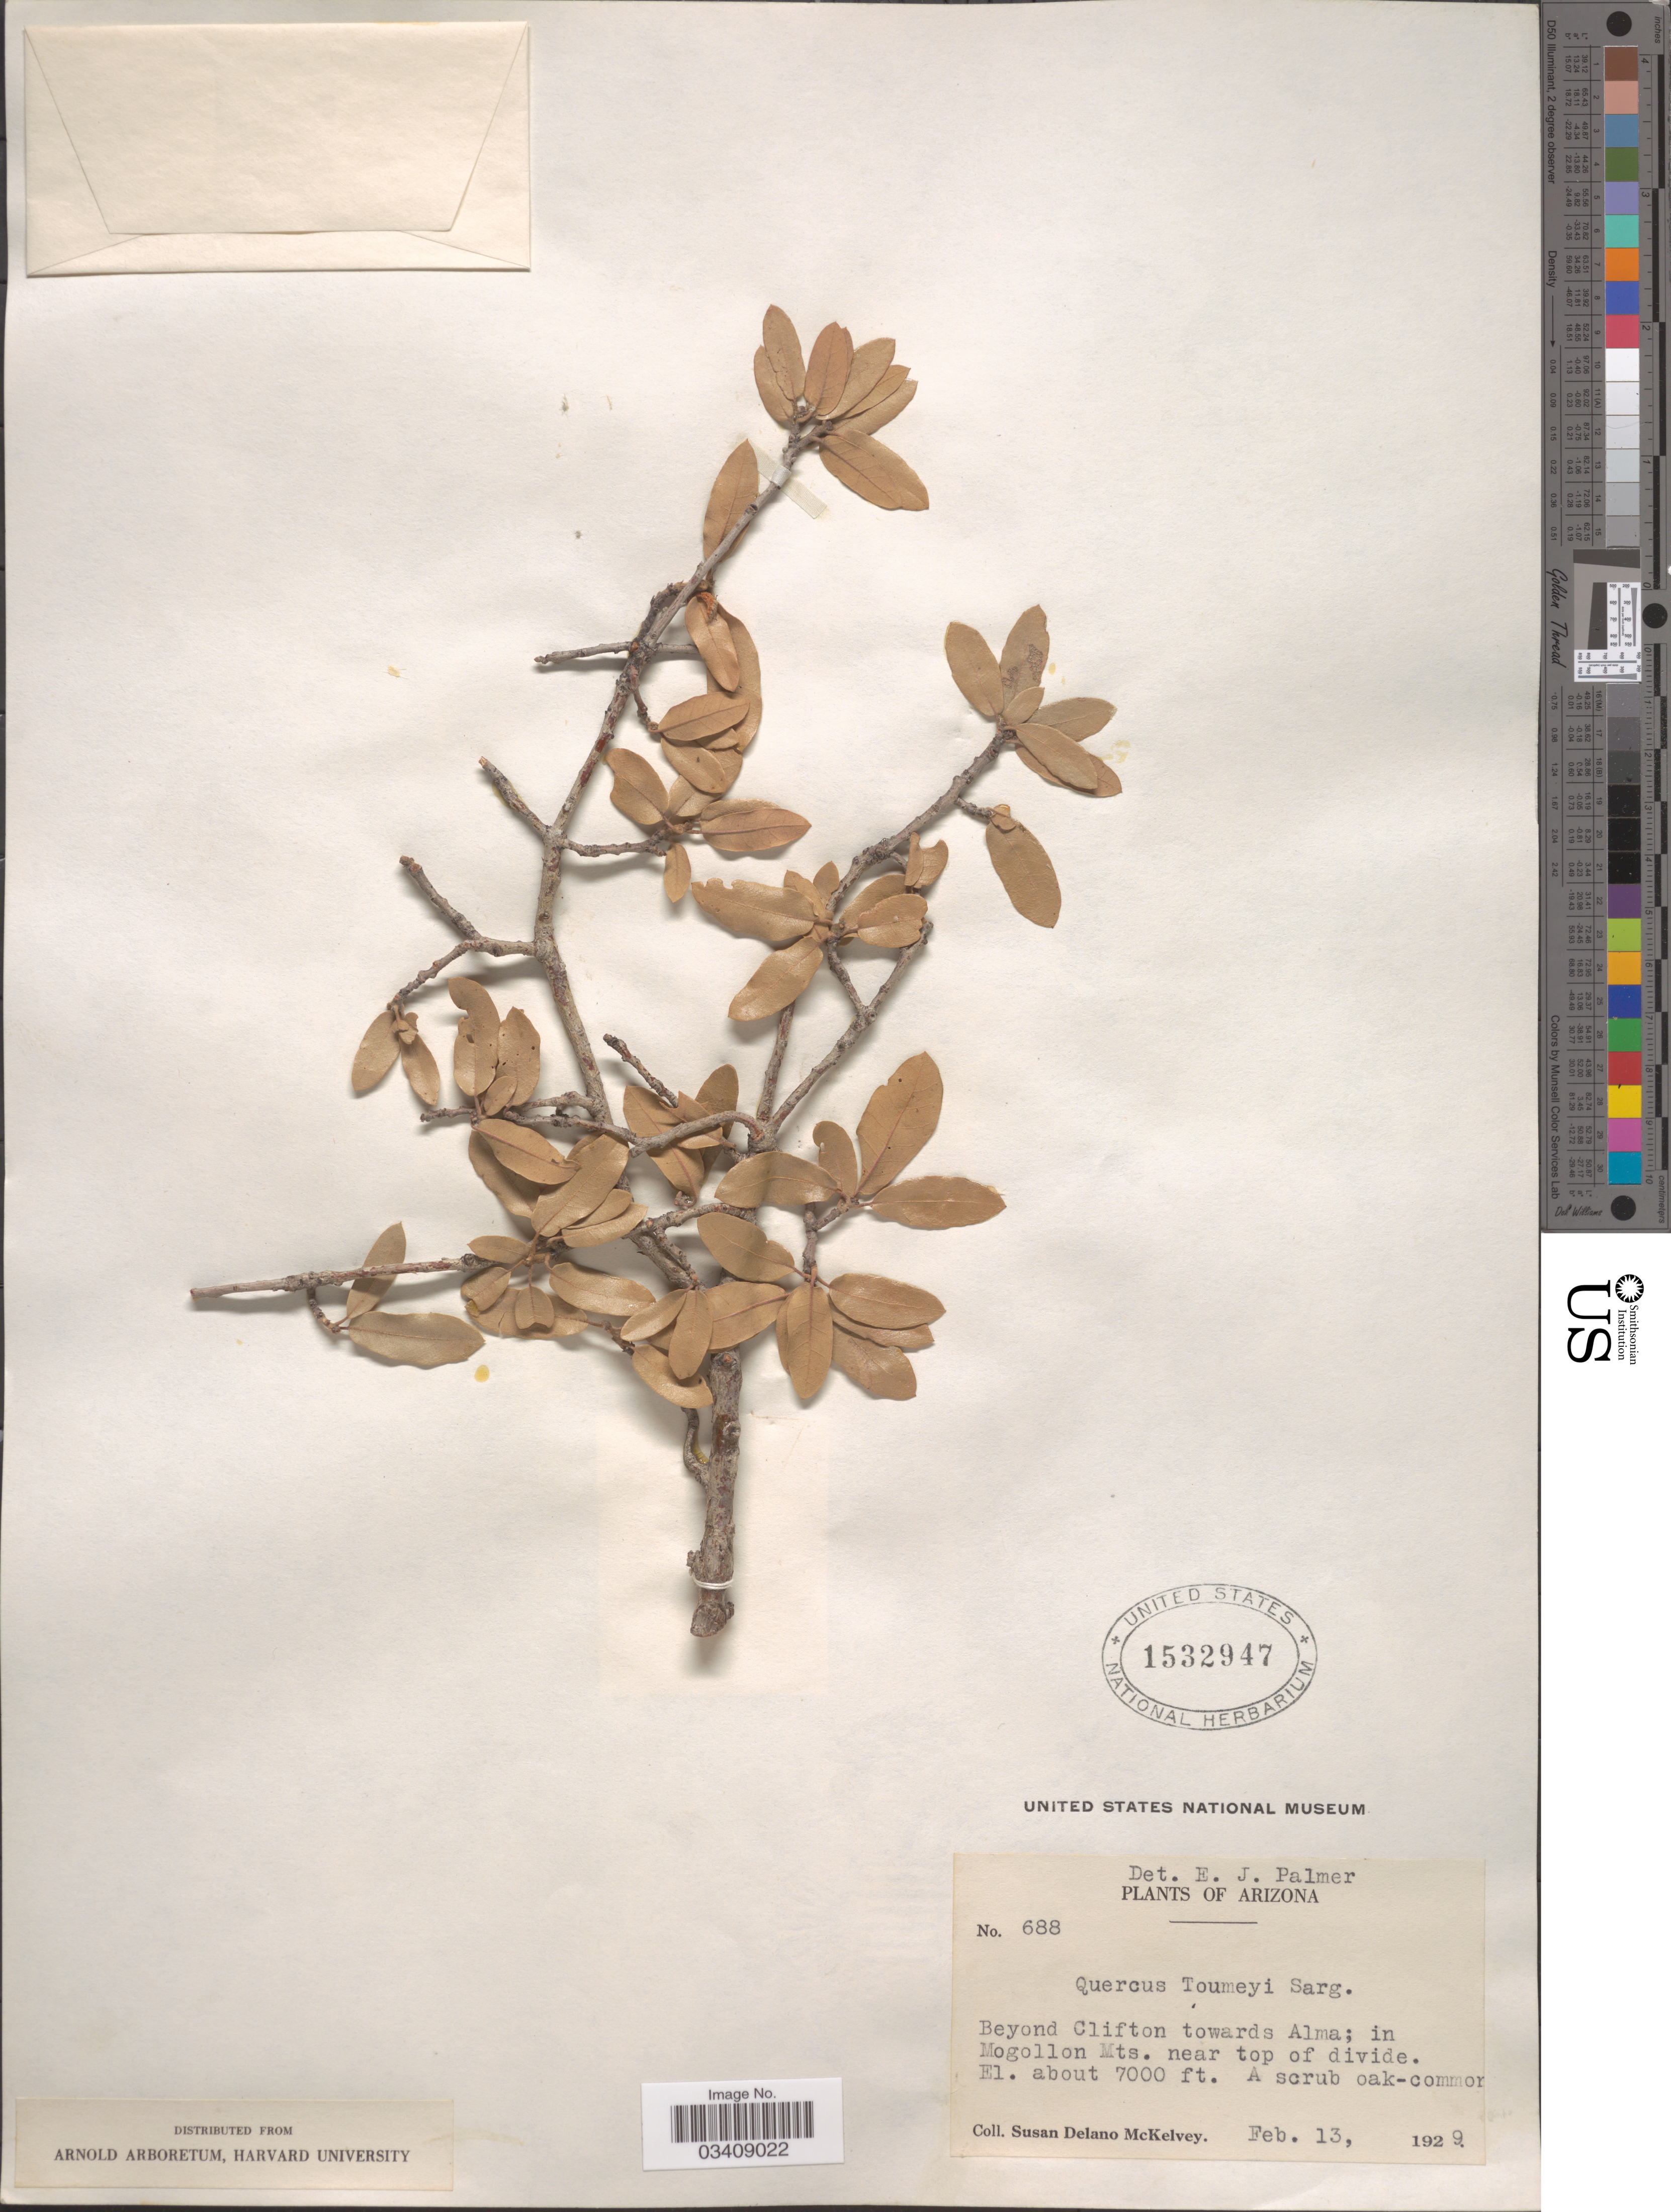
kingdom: Plantae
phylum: Tracheophyta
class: Magnoliopsida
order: Fagales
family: Fagaceae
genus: Quercus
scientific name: Quercus toumeyi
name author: Sarg.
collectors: S. A. McKelvey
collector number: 688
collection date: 1929-02-13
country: United States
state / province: Arizona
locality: Beyond Clifton towards Alma; in Mogollon Mts. near top of divide.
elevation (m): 2134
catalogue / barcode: US 1532947